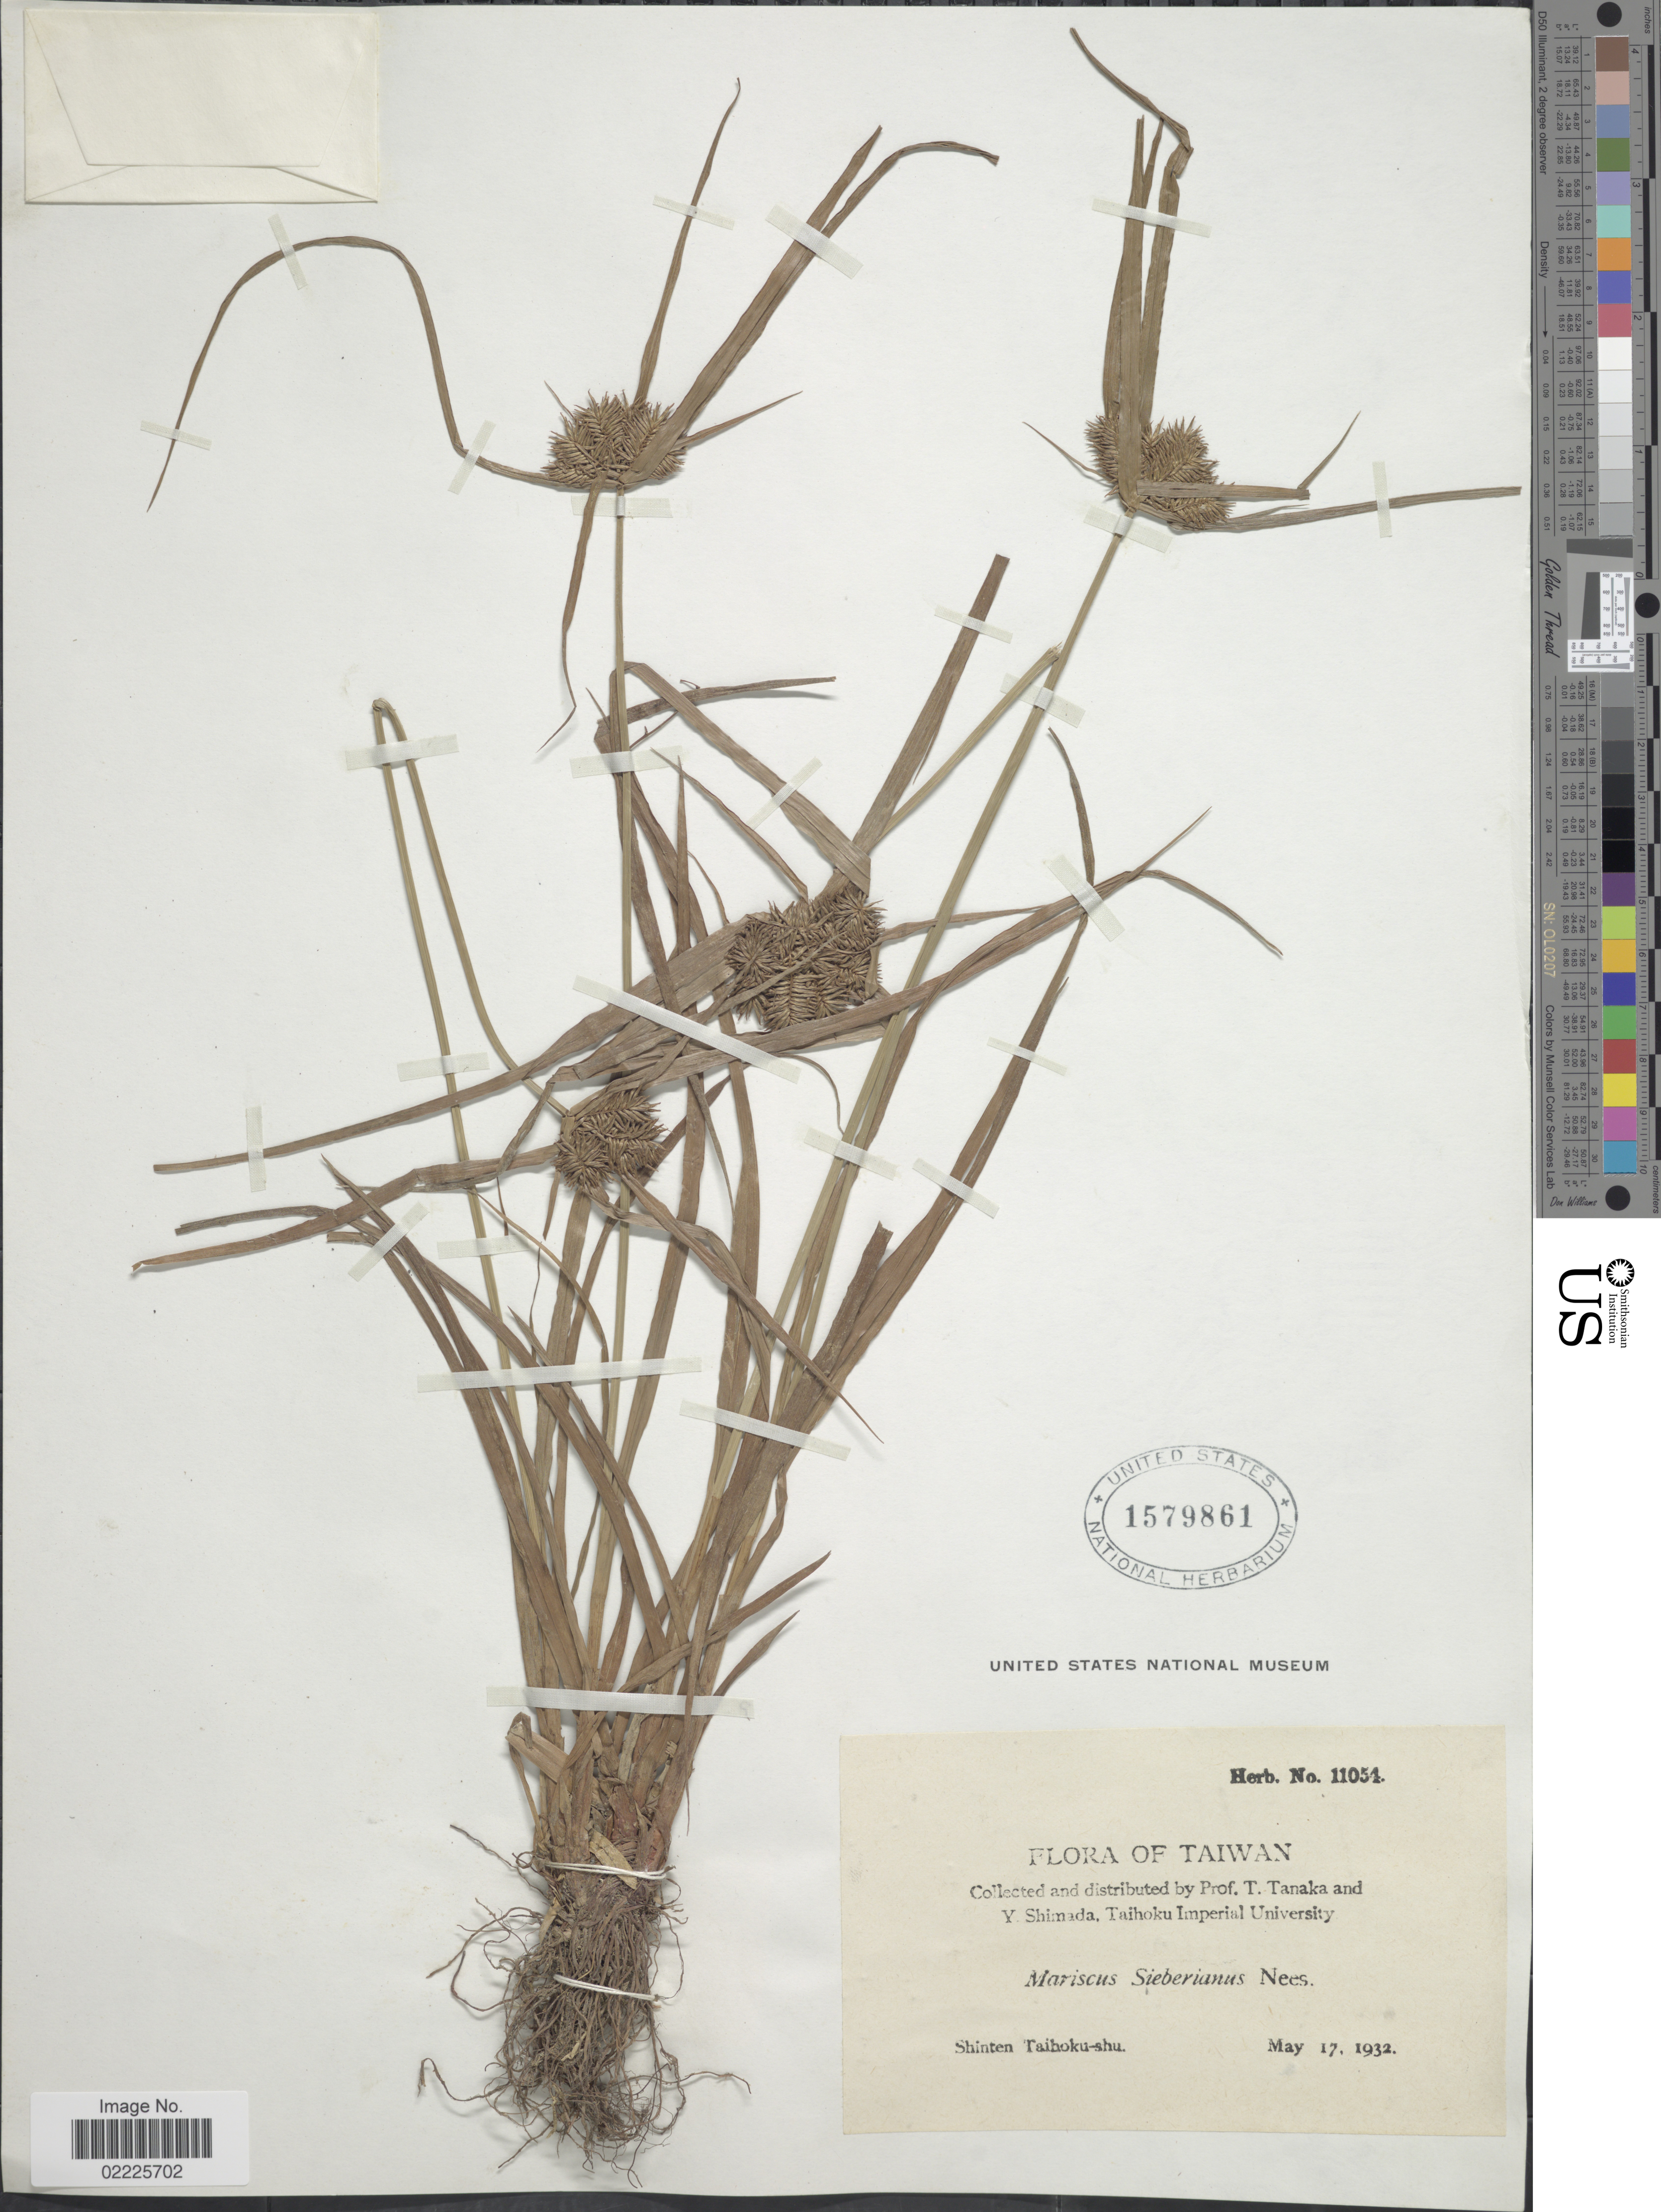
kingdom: Plantae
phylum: Tracheophyta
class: Liliopsida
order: Poales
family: Cyperaceae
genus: Cyperus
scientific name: Cyperus cyperoides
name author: (L.) Kuntze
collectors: T. Tanaka & Y. Shimada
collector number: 11054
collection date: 1932-05-17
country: Taiwan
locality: Shinten Taihoku-shu.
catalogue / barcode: US 1579861